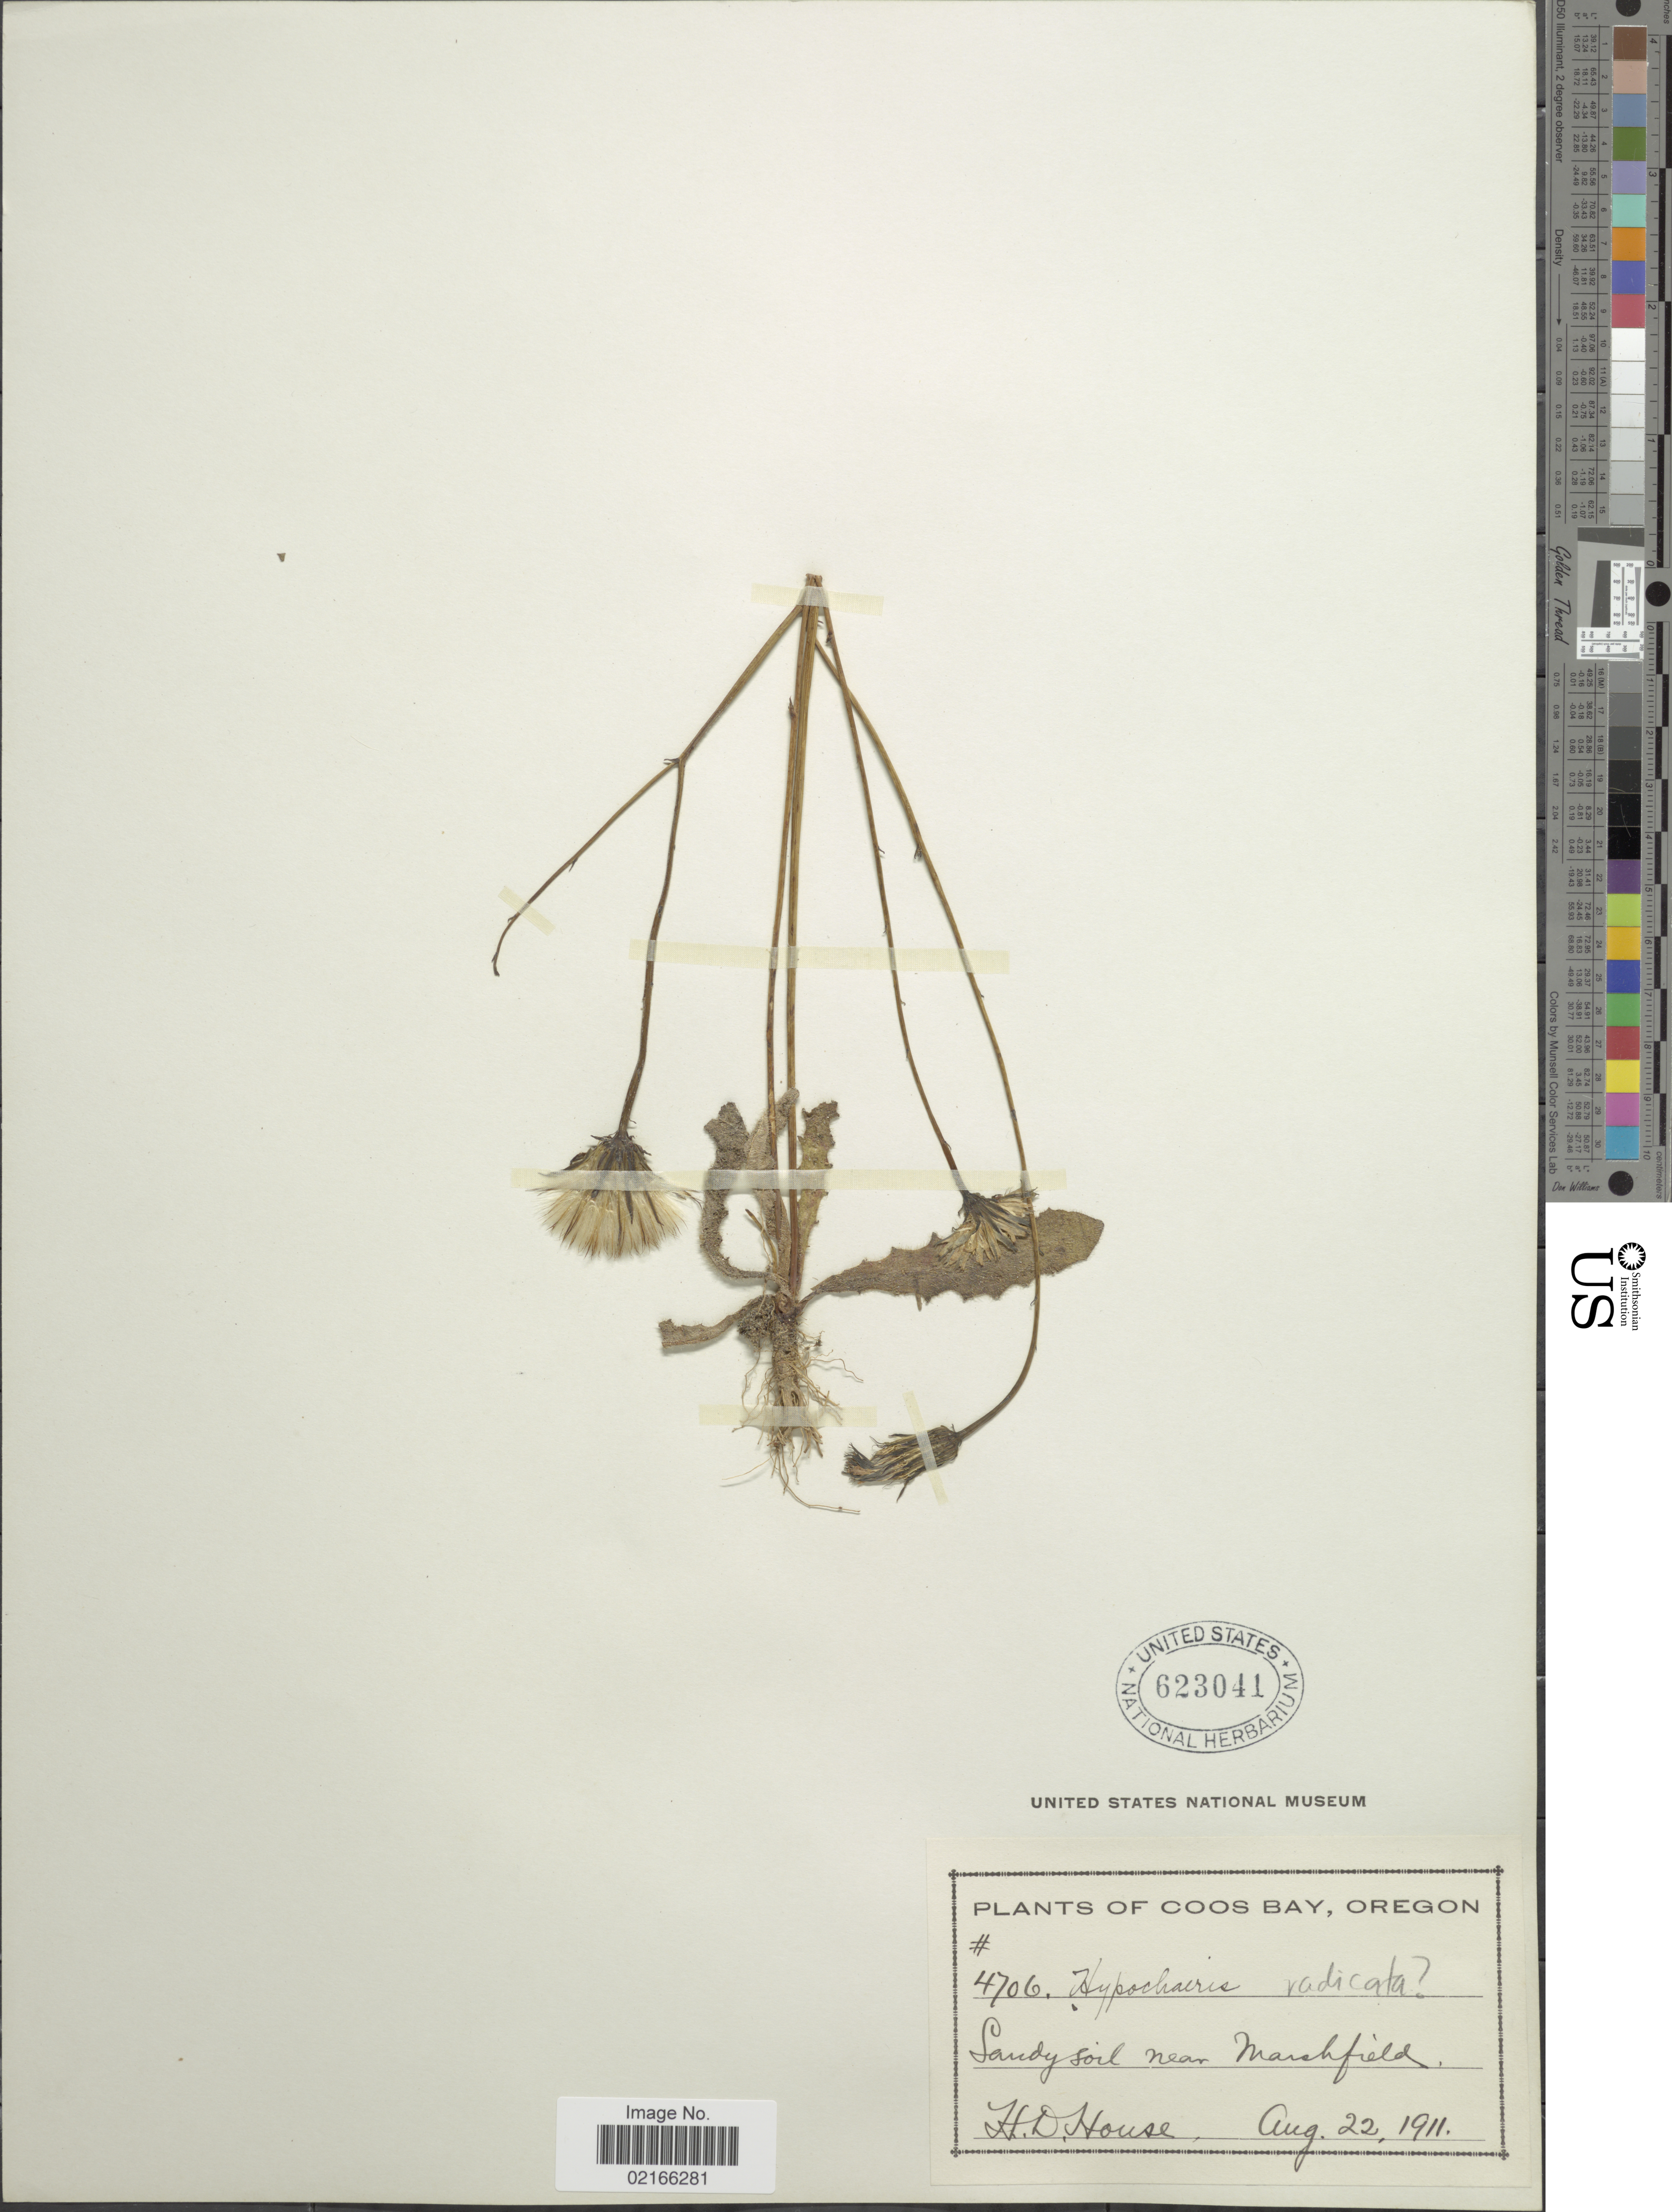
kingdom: Plantae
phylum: Tracheophyta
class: Magnoliopsida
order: Asterales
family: Asteraceae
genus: Hypochaeris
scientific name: Hypochaeris radicata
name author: L.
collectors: H. D. House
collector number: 4706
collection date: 1911-08-22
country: United States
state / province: Oregon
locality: Coos Bay. near Marshfield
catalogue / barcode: US 623041